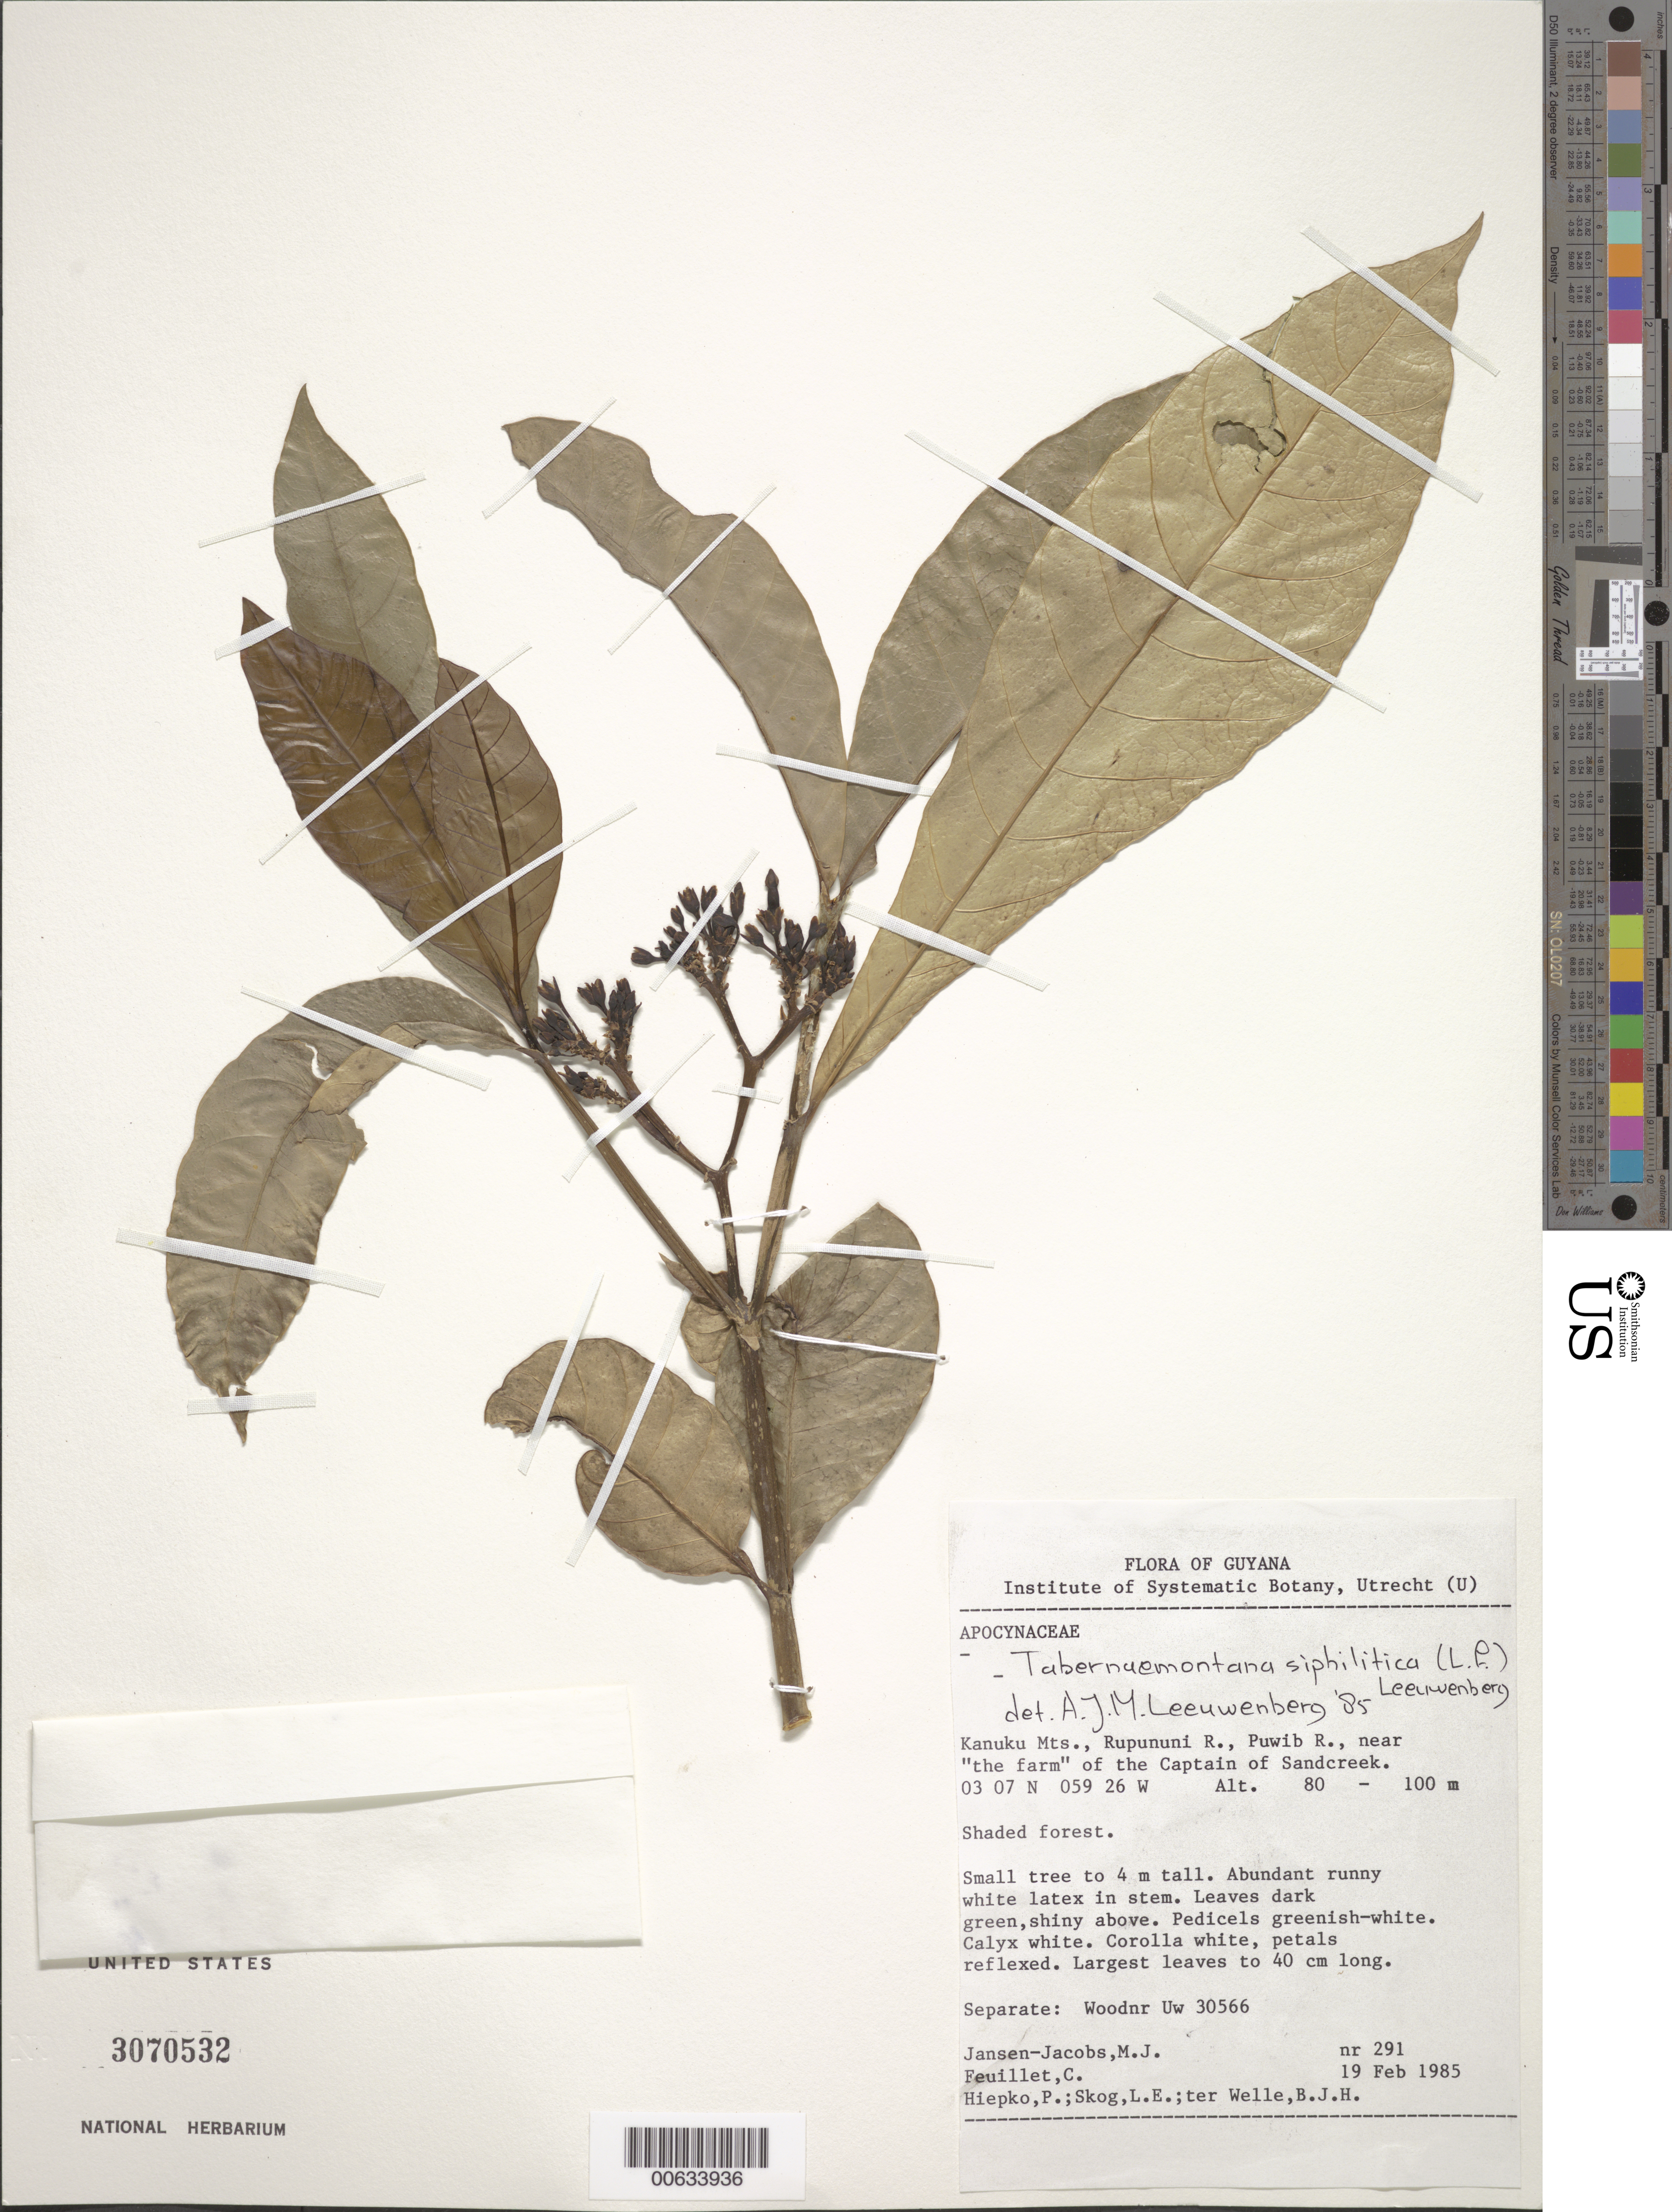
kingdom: Plantae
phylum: Tracheophyta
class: Magnoliopsida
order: Gentianales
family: Apocynaceae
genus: Tabernaemontana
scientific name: Tabernaemontana siphilitica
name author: (L. f.) Leeuwenb.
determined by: Leeuwenberg, A. J. M.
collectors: M. J. Jansen-Jacobs, C. Feuillet, P. H. Hiepko, L. E. Skog & B. Welle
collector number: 291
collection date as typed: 19-Feb-85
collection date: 1985-02-19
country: Guyana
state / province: U. Takutu-U. Essequibo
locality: Kanuku Mts., Rupununi R., Puwib R. near "the farm" of the Captain of Sandcreek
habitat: Shaded forest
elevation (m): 80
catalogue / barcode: US 3070532